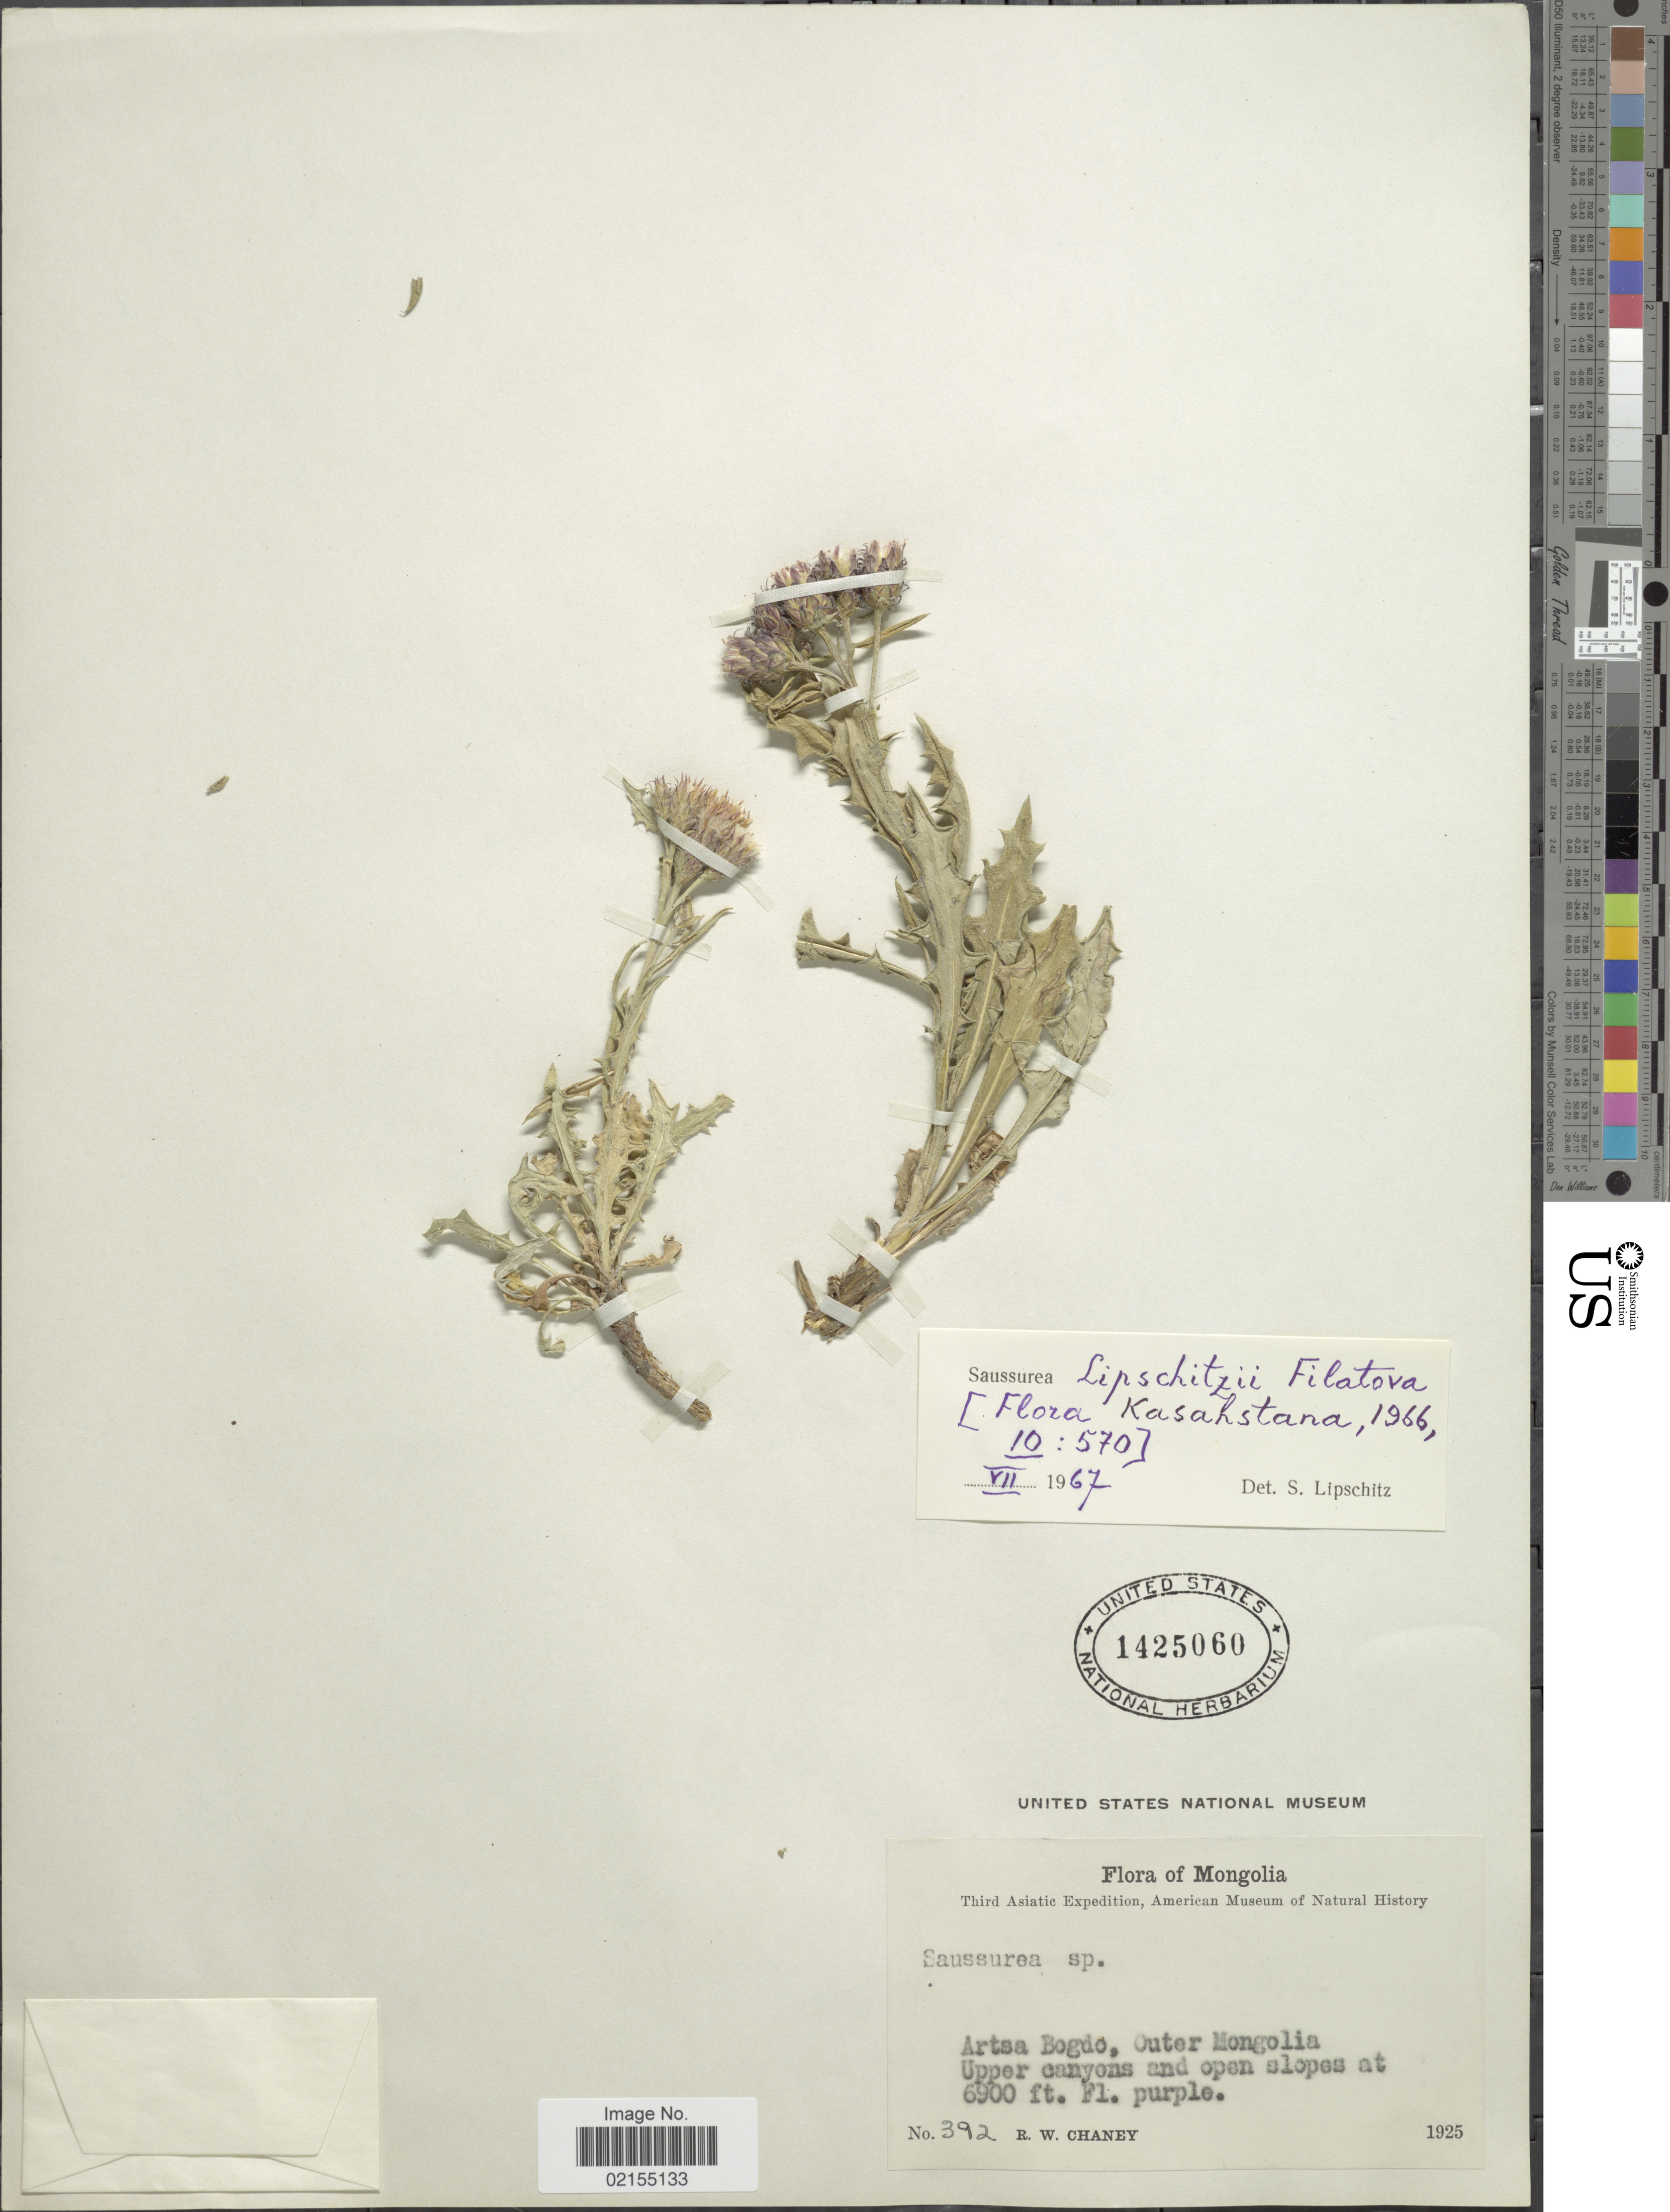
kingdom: Plantae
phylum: Tracheophyta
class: Magnoliopsida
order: Asterales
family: Asteraceae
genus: Saussurea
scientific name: Saussurea lipschitzii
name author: Filatova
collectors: R. Chaney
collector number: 392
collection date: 1925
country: Mongolia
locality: Artsa Bogdo, Outer Mongolia, Upper canyons and open slopes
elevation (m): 2103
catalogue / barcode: US 1425060